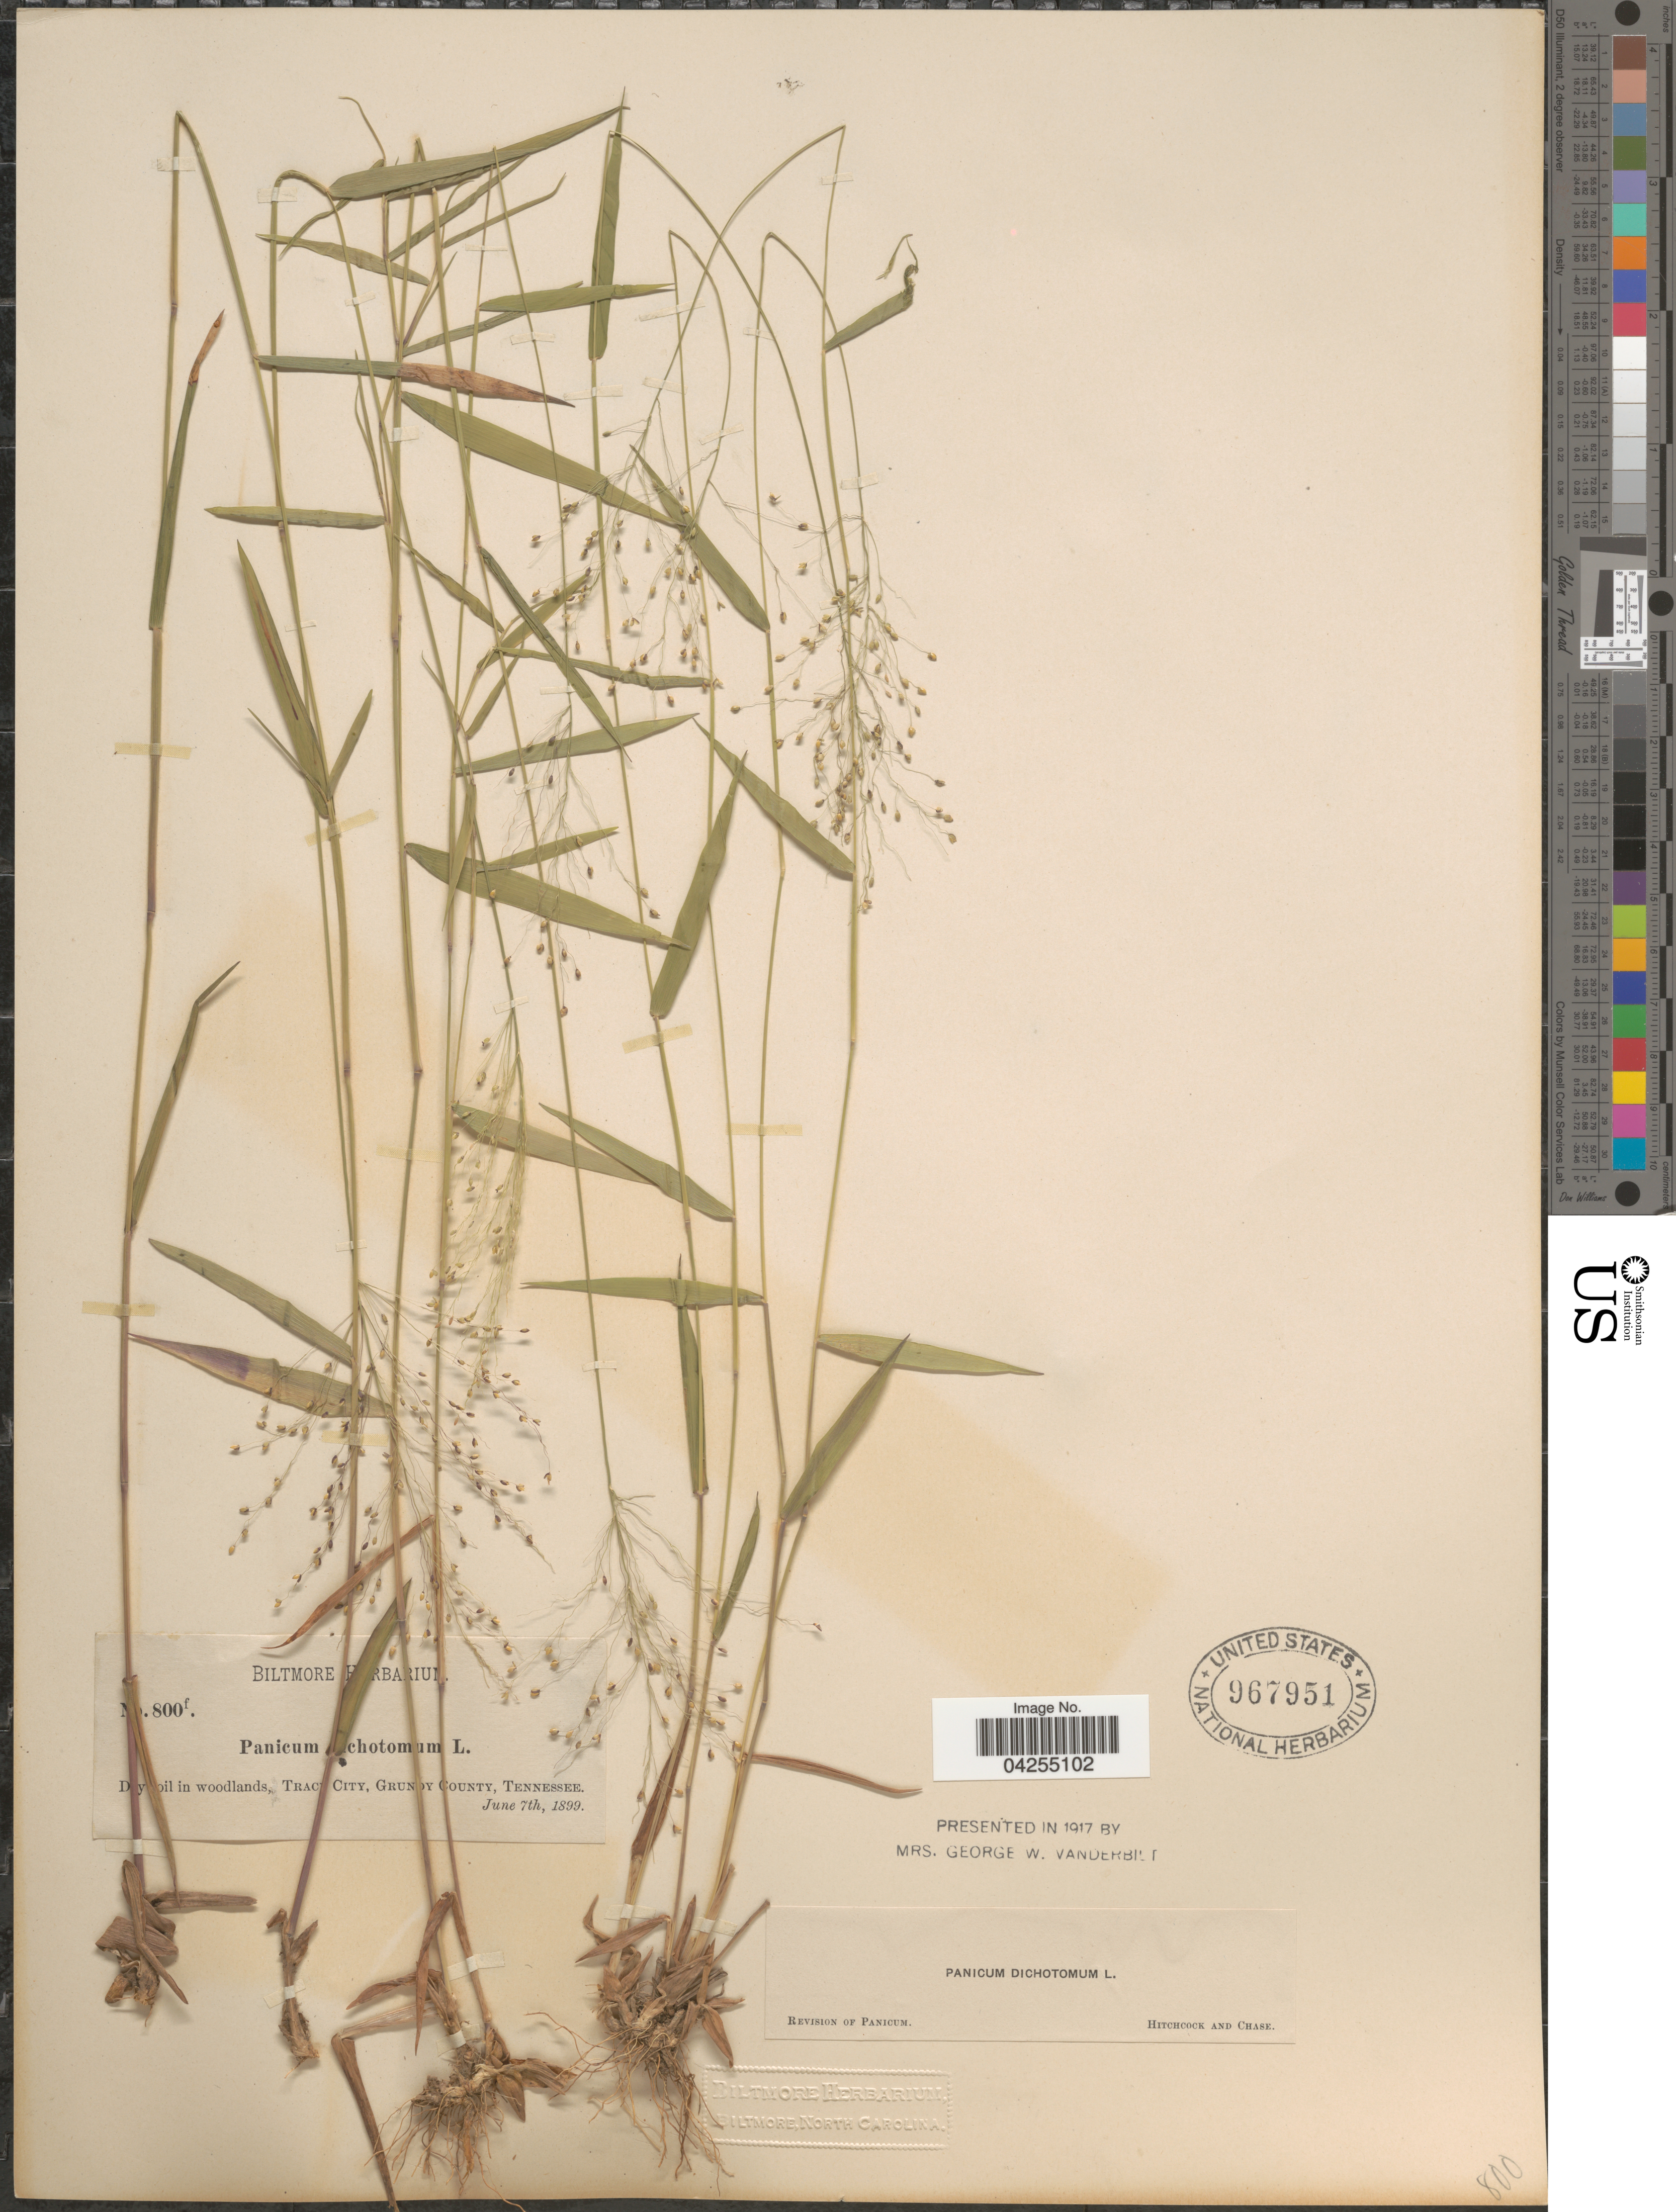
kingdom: Plantae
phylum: Tracheophyta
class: Liliopsida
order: Poales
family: Poaceae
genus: Dichanthelium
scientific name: Dichanthelium dichotomum var. dichotomum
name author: (L.) Gould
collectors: ex herb. Biltmore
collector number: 800f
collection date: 1899-06-07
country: United States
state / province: Tennessee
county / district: Grundy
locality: Tracy City.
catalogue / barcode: US 967951